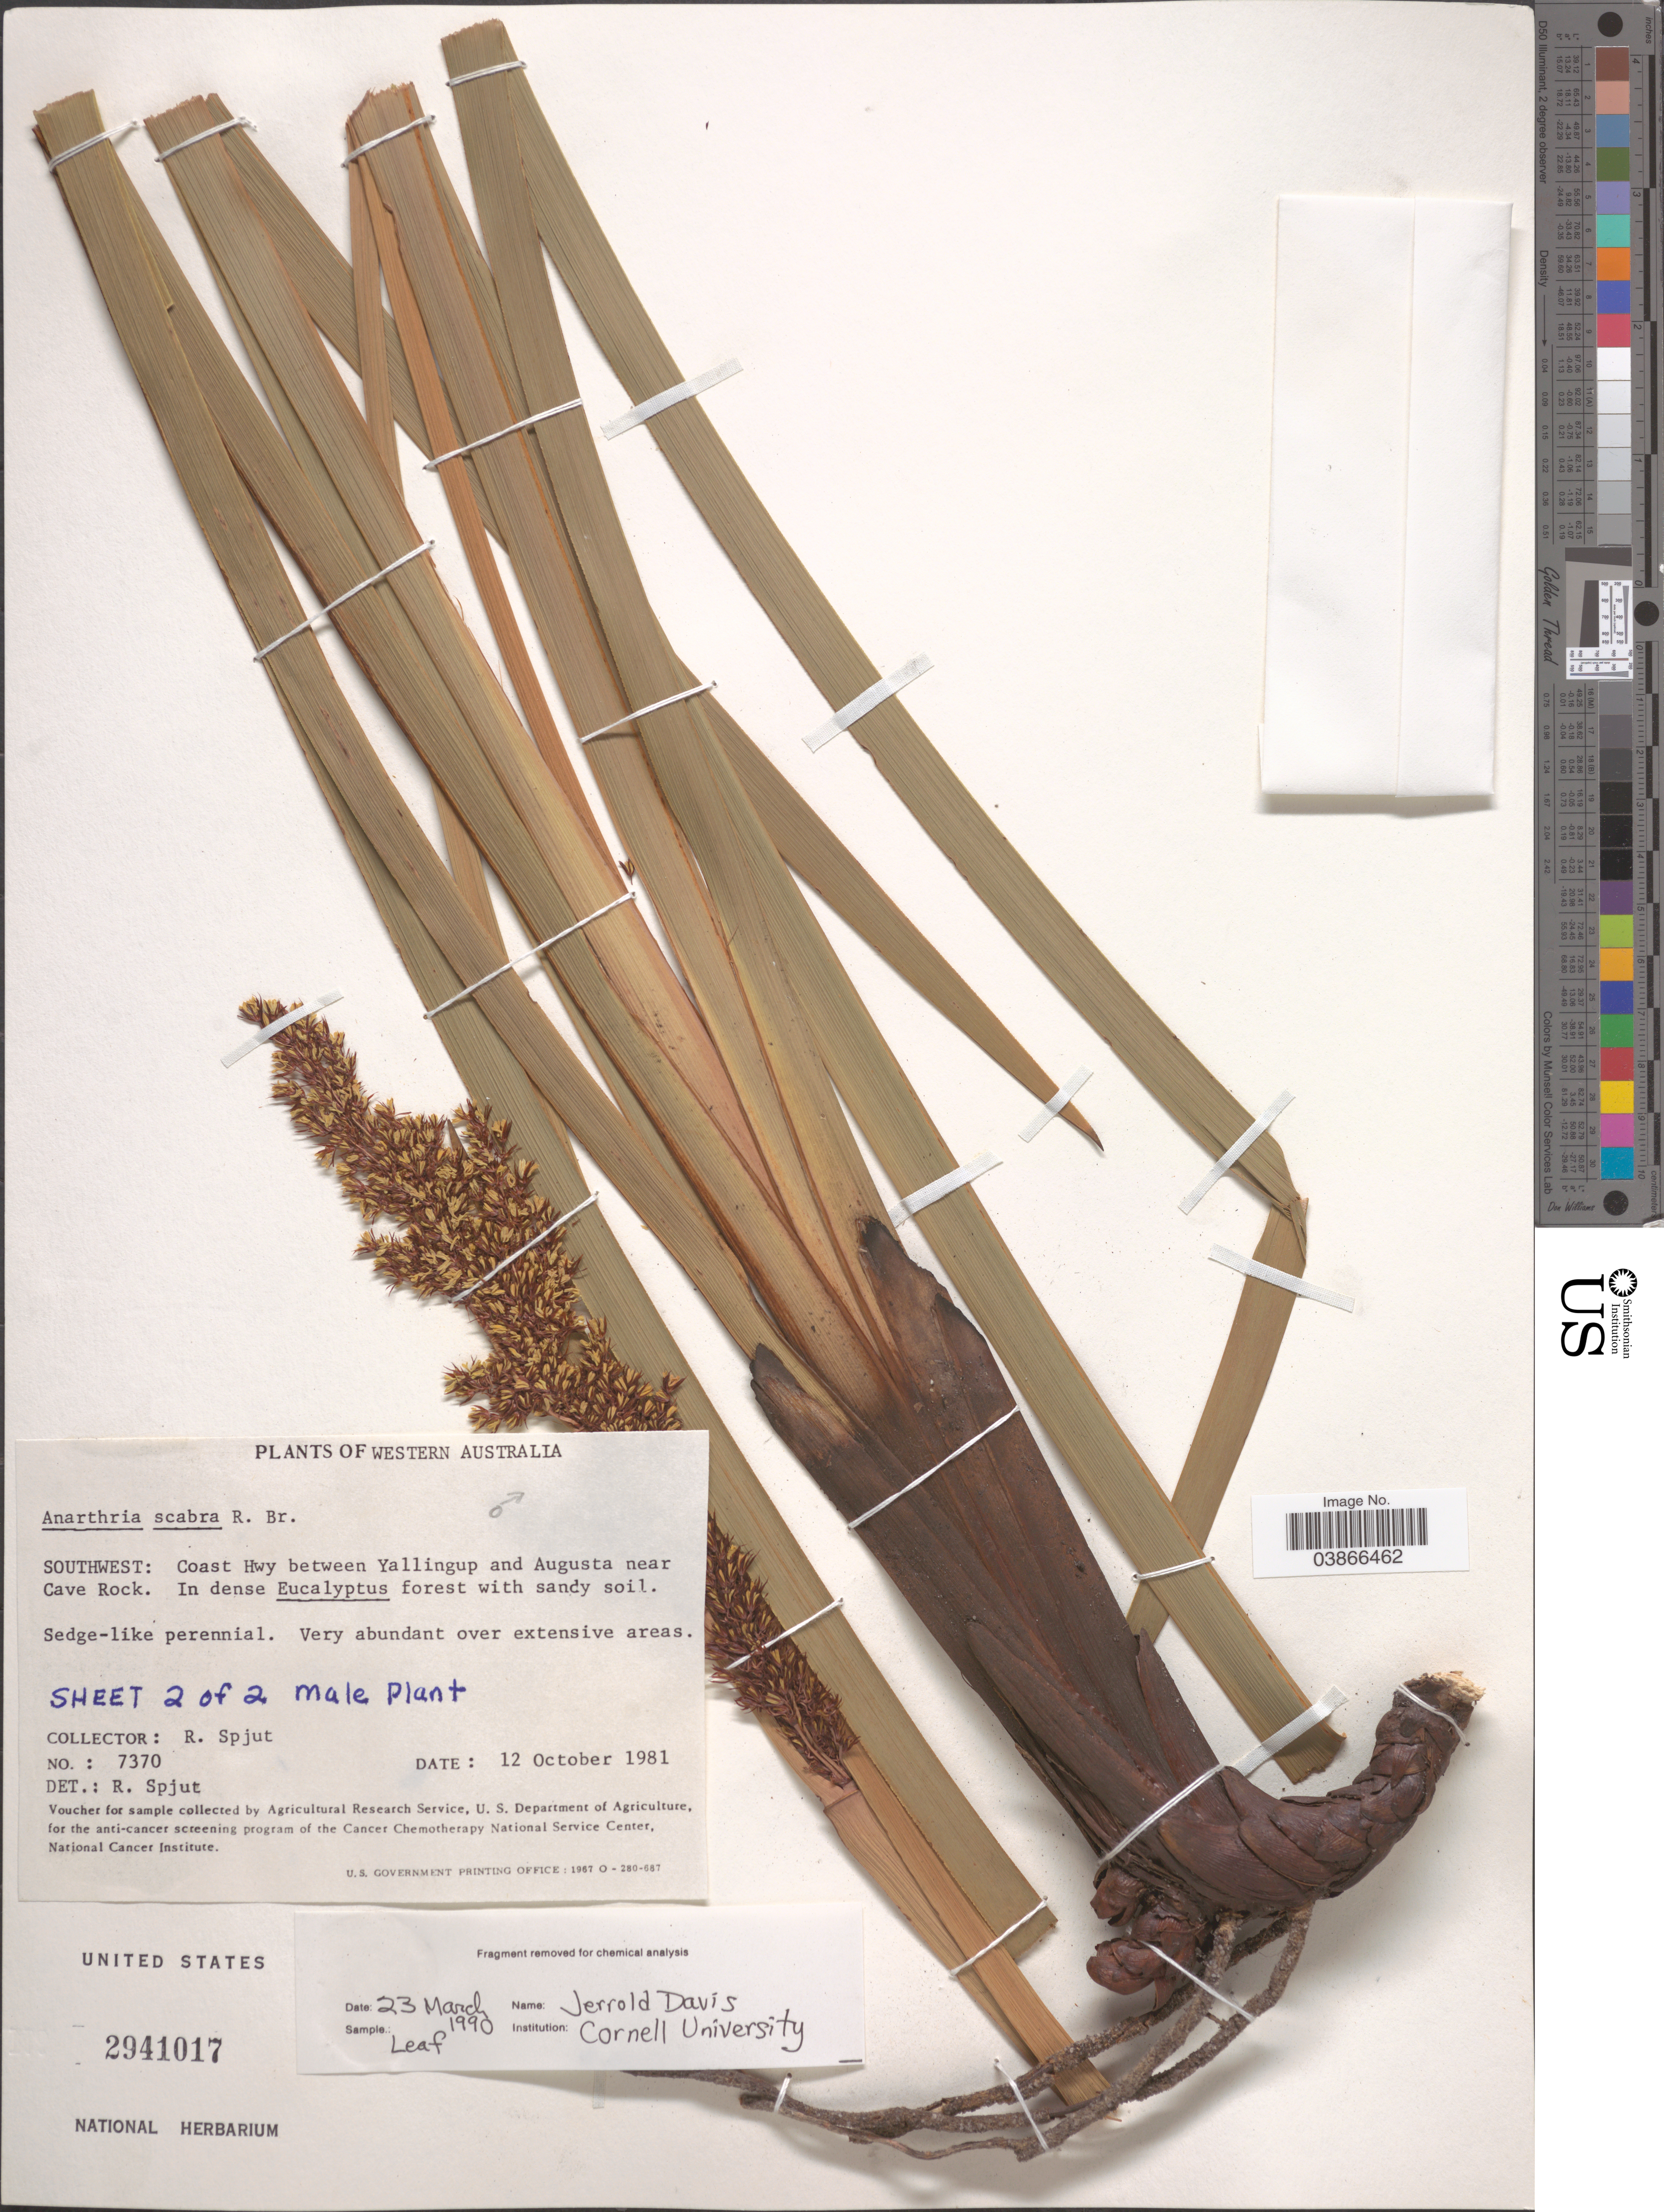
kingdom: Plantae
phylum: Tracheophyta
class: Liliopsida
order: Poales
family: Restionaceae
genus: Anarthria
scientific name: Anarthria scabra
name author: R. Br.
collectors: R. Spjut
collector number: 7370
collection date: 1981-10-12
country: Australia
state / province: Western Australia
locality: Southwest: Coast Hwy between Yallingup and Augusta near Cave Rock.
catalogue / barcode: US 2941017